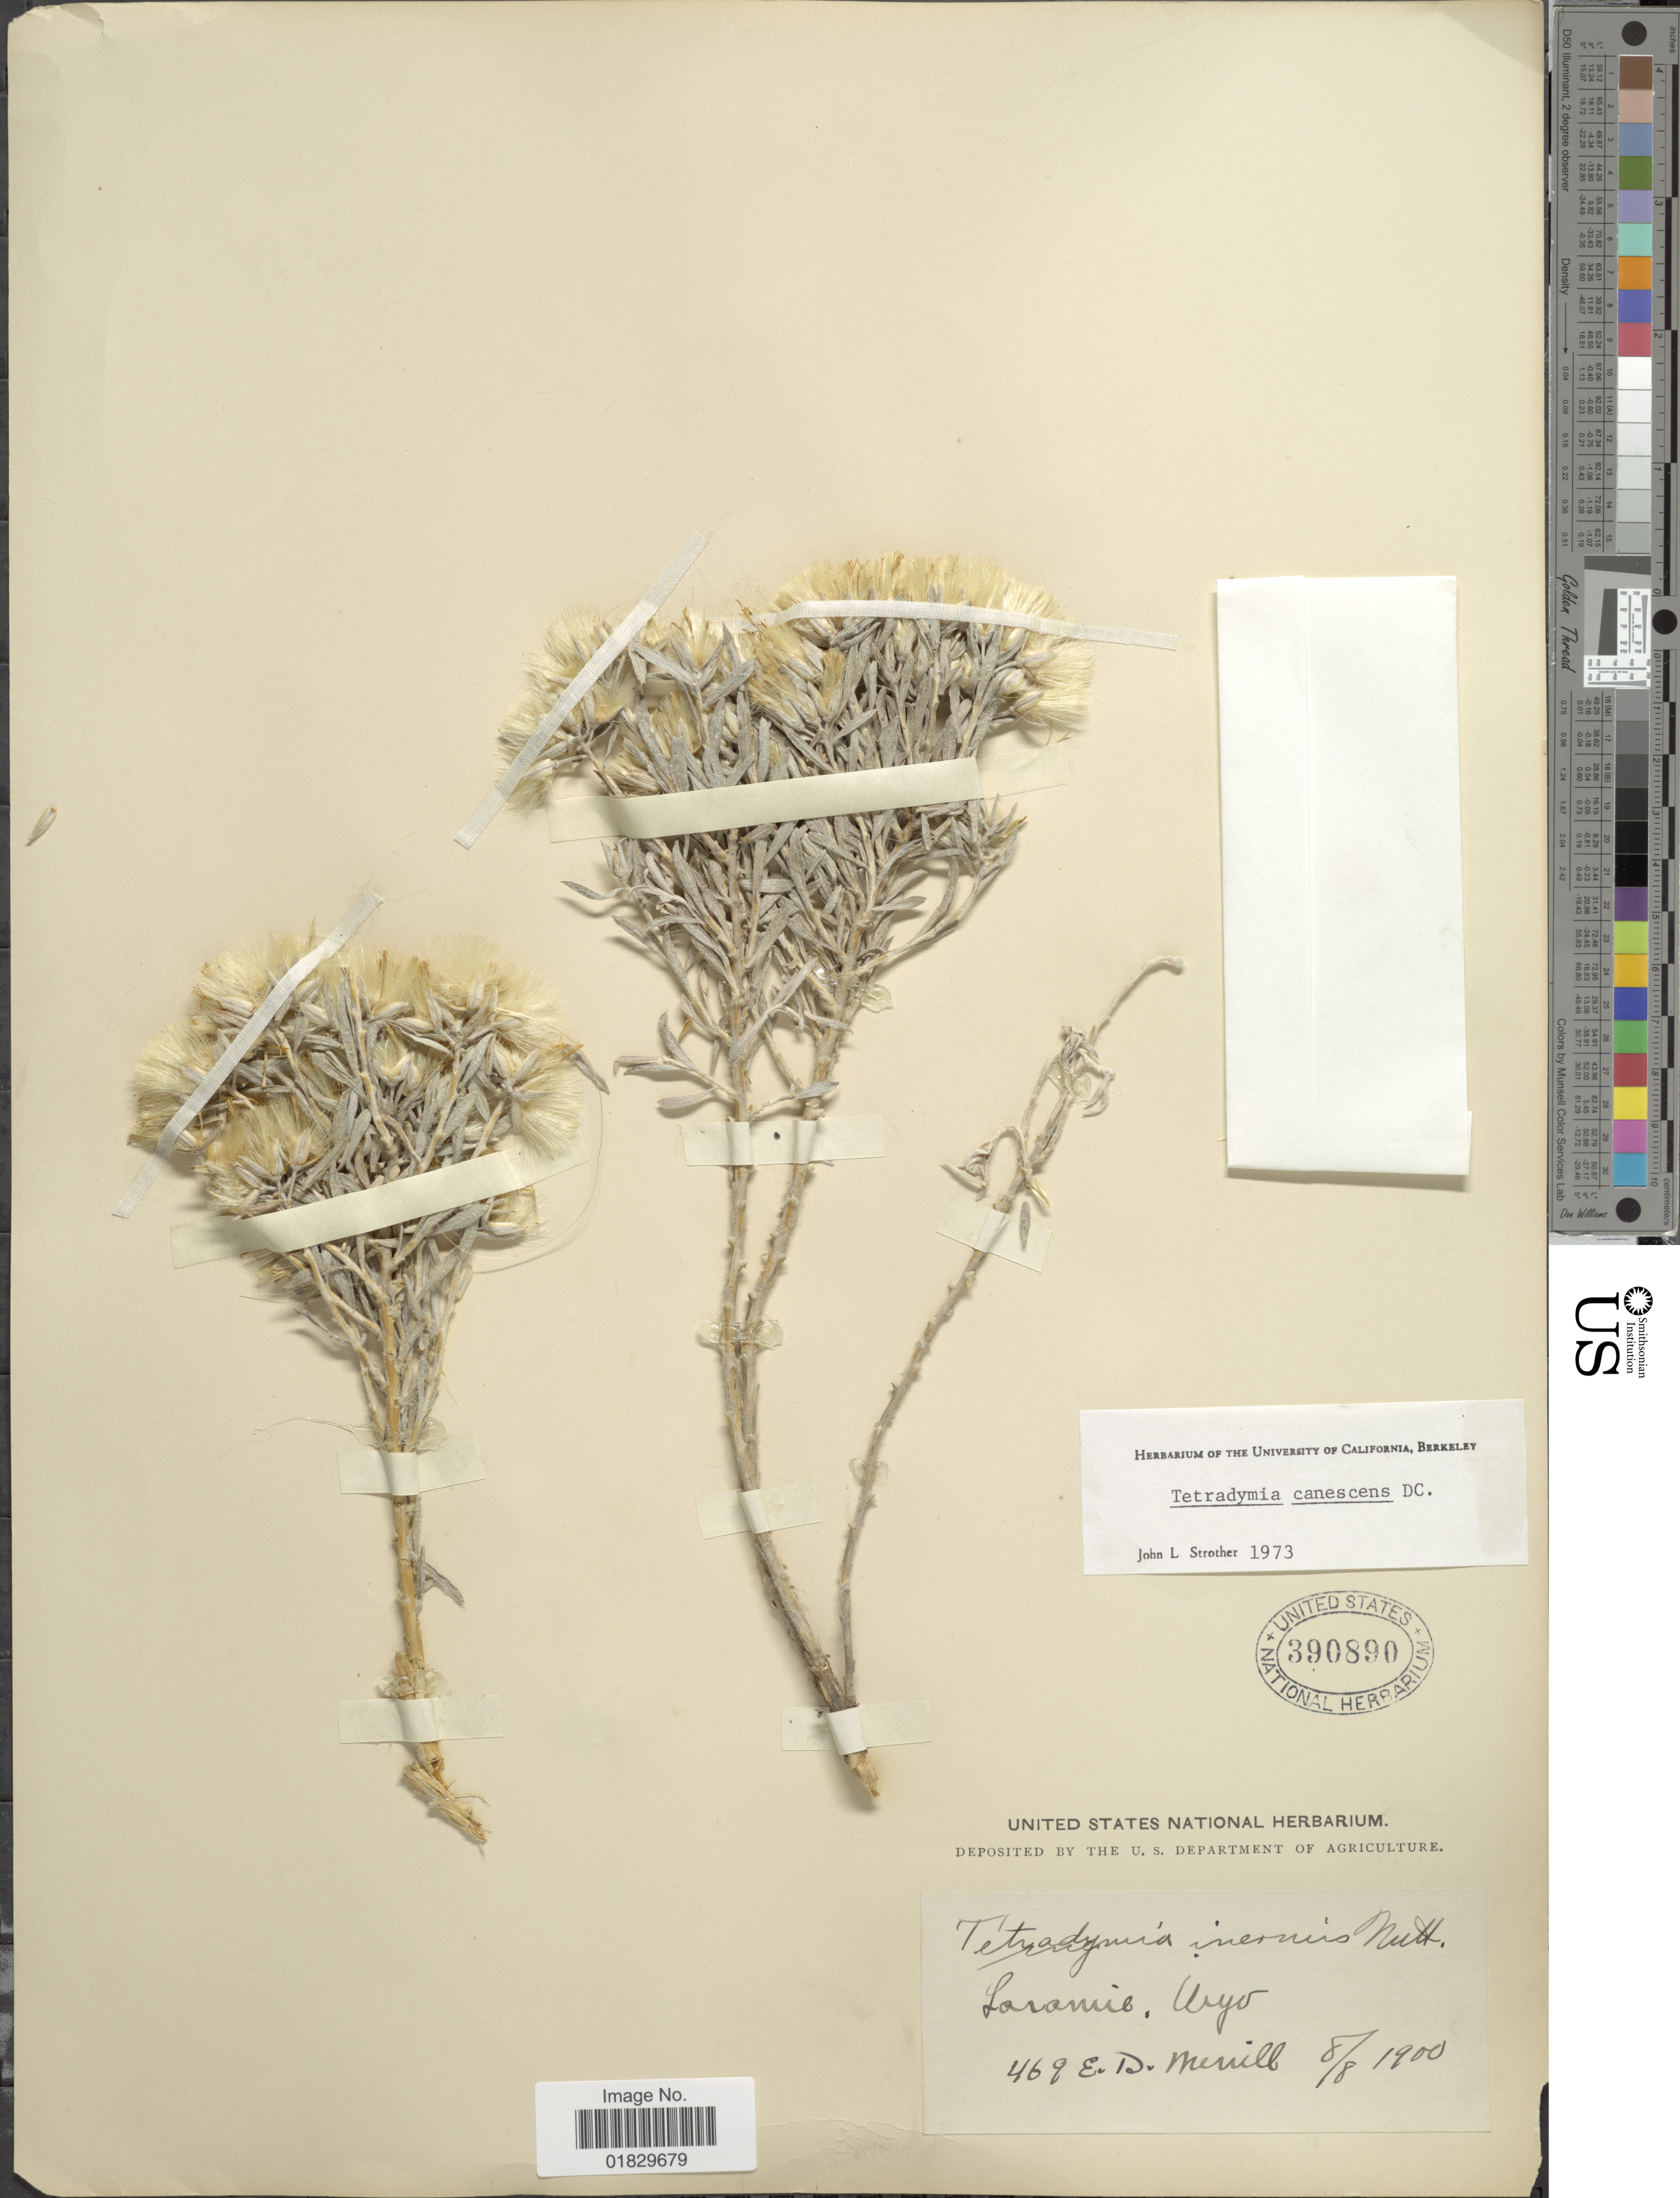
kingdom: Plantae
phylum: Tracheophyta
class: Magnoliopsida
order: Asterales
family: Asteraceae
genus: Tetradymia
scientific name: Tetradymia canescens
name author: DC.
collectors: E. D. Merrill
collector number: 469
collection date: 1900-08-08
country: United States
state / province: Wyoming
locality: Laramie, Wyo.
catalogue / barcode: US 390890